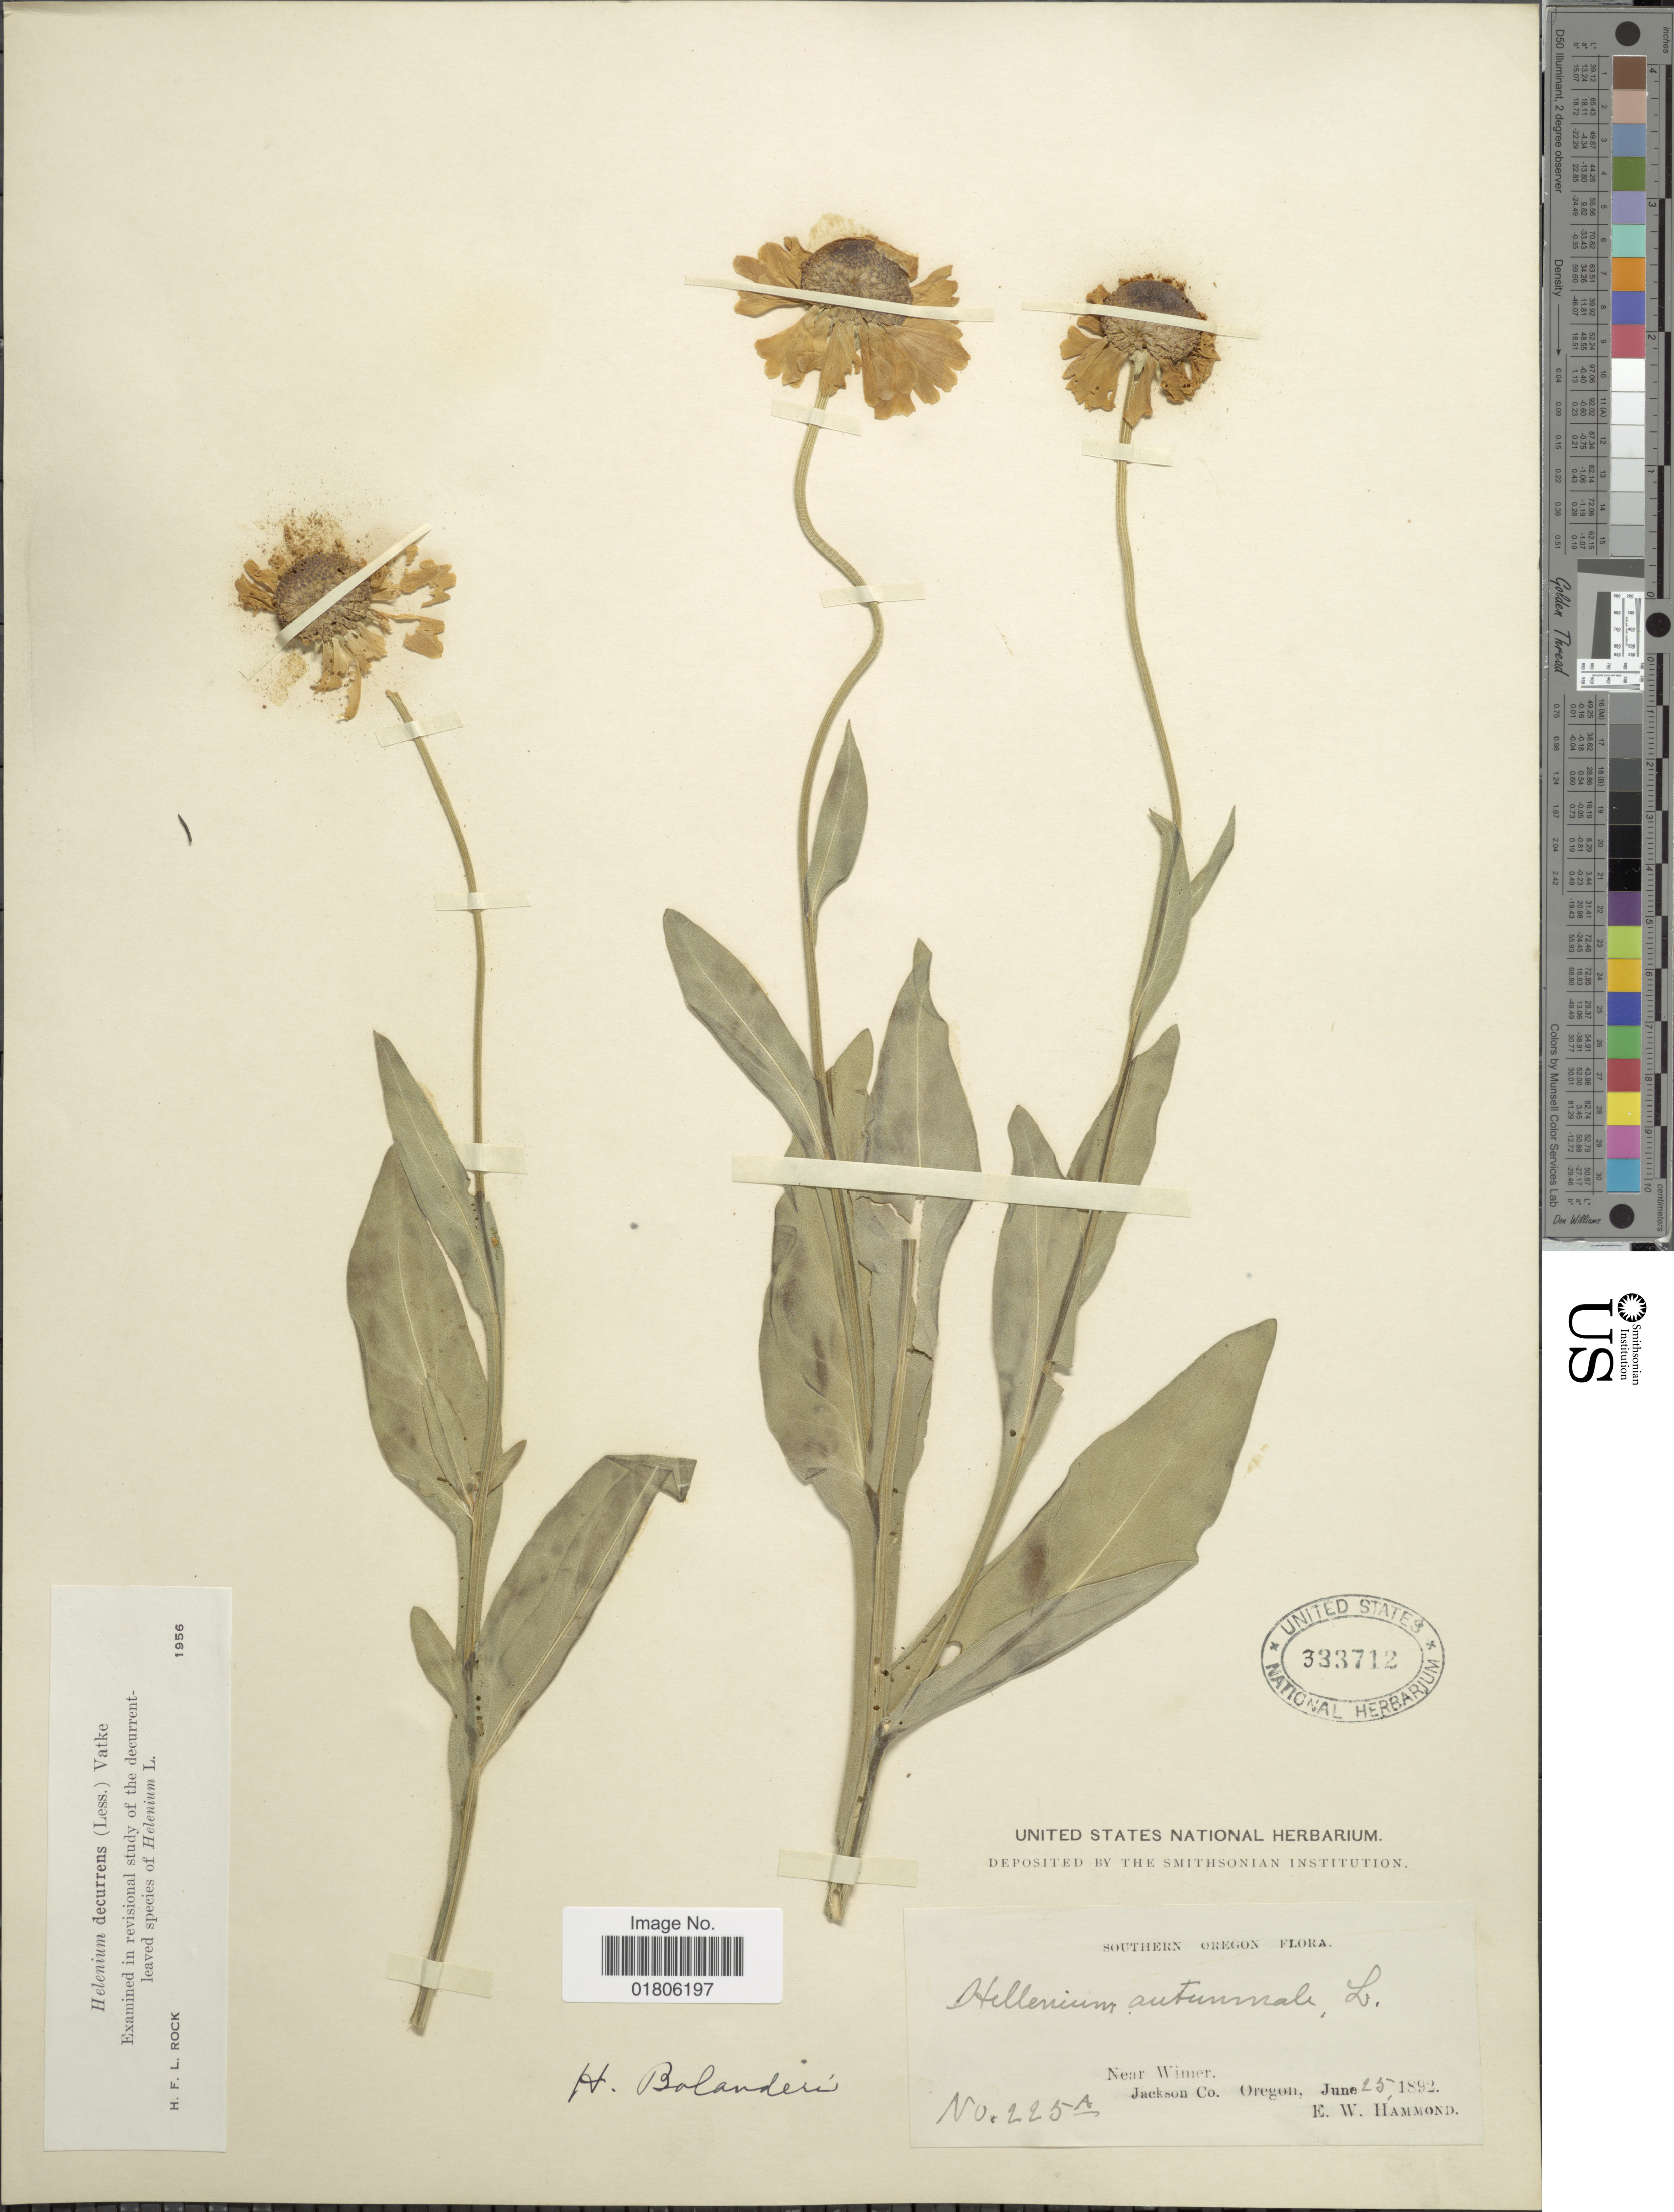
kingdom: Plantae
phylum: Tracheophyta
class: Magnoliopsida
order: Asterales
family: Asteraceae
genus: Helenium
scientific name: Helenium bolanderi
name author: A. Gray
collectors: E. Hammond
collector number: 225A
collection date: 1892-06-25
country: United States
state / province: Oregon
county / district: Jackson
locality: Near Wimer, Jackson Co.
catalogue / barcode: US 333712